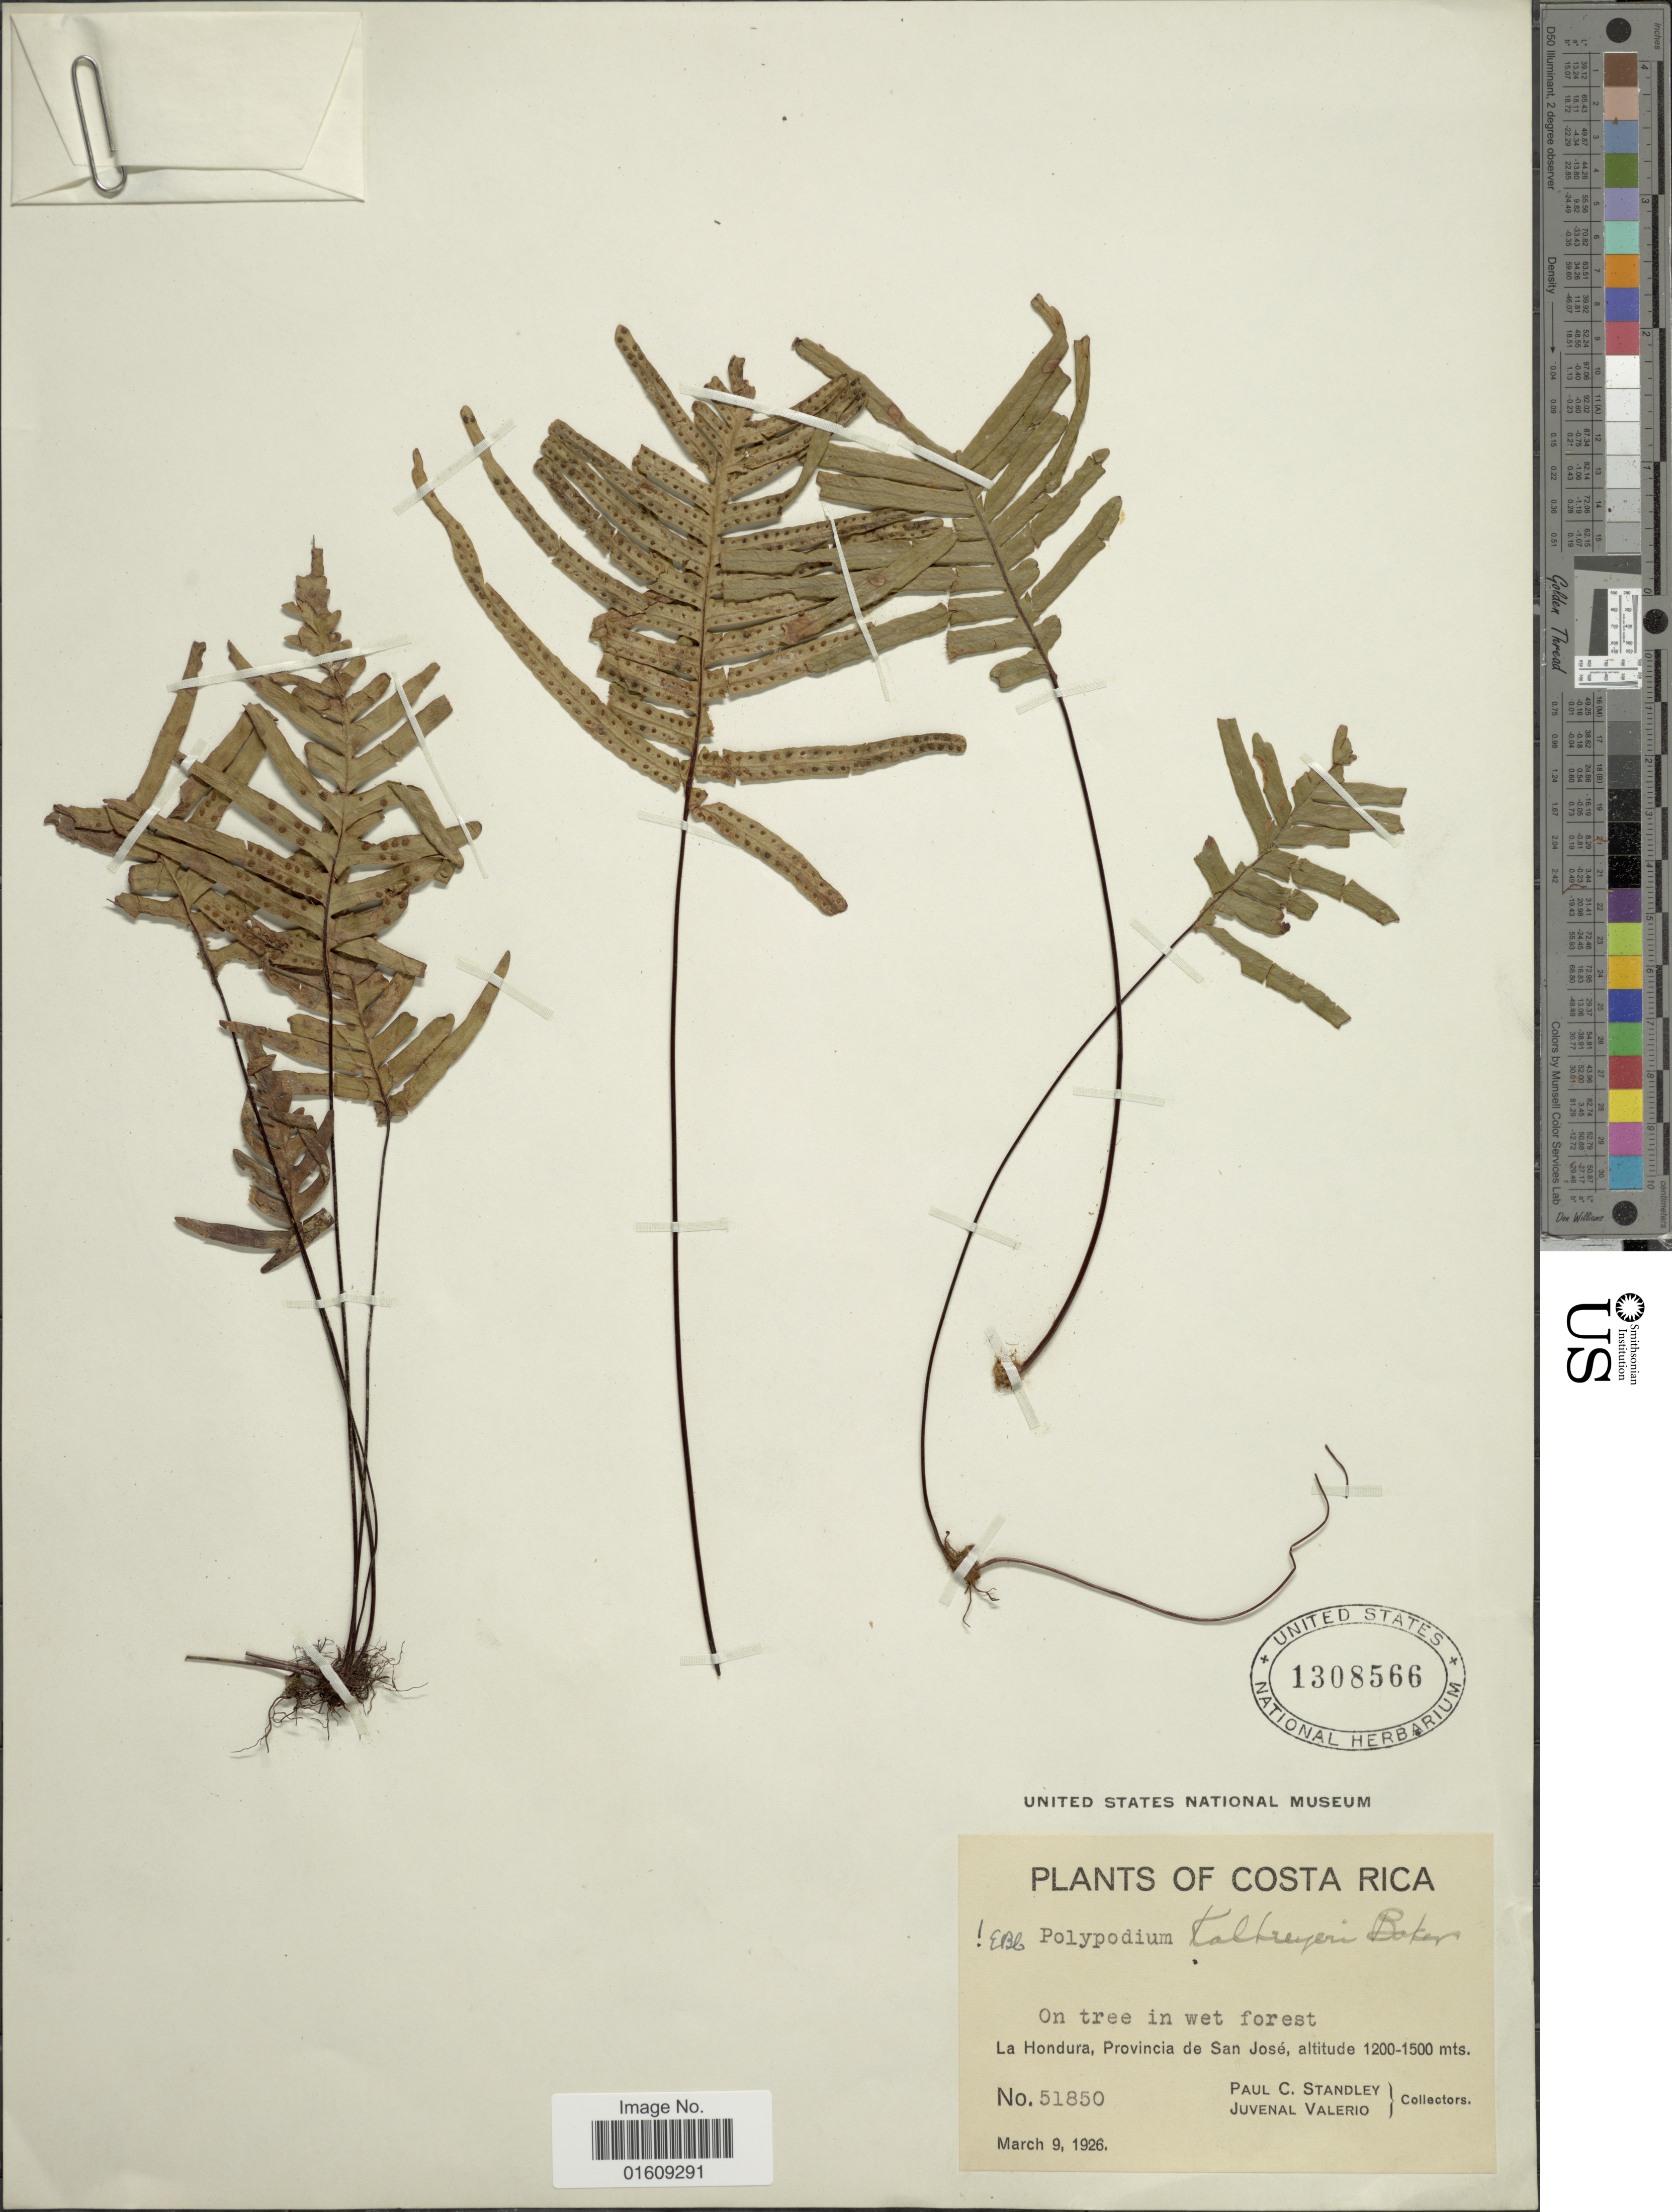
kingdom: Plantae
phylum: Tracheophyta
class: Polypodiopsida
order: Polypodiales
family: Polypodiaceae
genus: Ceradenia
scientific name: Ceradenia kalbreyeri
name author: (Baker) L.E. Bishop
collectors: P. C. Standley & J. Valerio R.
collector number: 51850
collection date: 1926-03-09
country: Costa Rica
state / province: San José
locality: Costa Rica, La Hondura, Provincia de San José.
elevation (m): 1200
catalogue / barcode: US 1308566